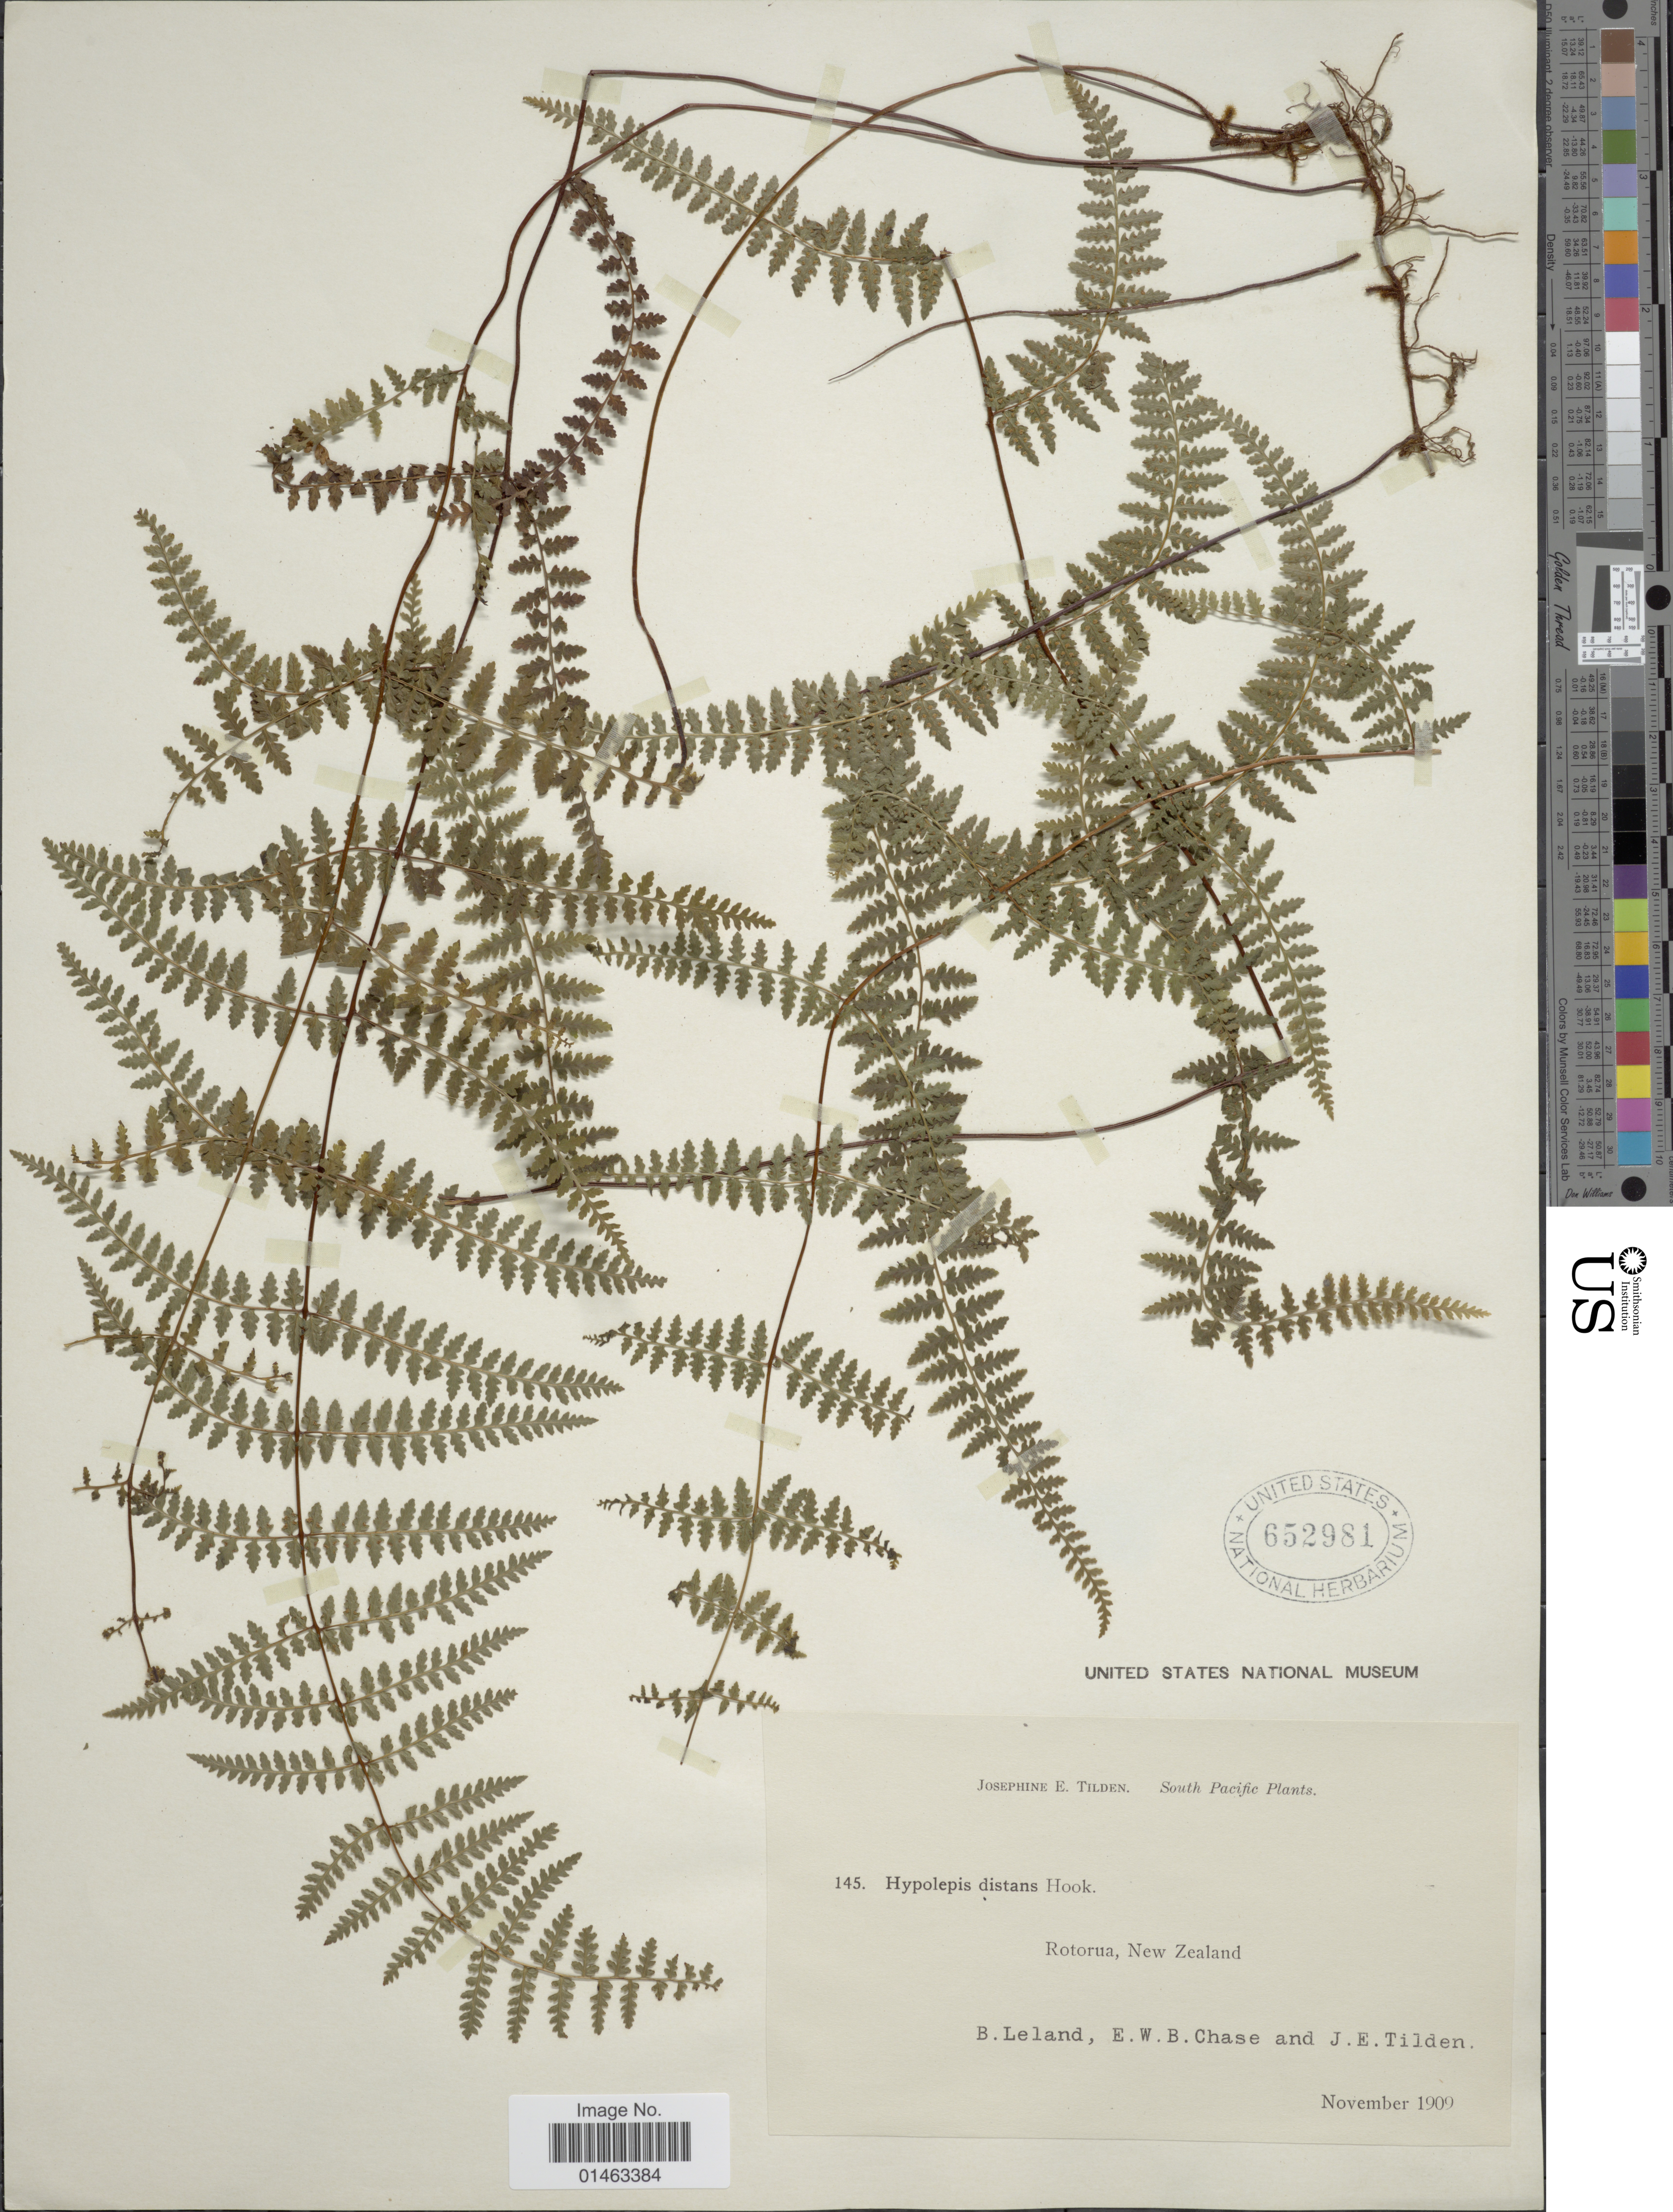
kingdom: Plantae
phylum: Tracheophyta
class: Polypodiopsida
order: Polypodiales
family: Dennstaedtiaceae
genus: Hypolepis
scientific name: Hypolepis distans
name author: (Colenso) Hook.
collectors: B. Leland, E. W. Chase & J. E. Tilden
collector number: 145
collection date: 1909-11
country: New Zealand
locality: Rotorua, New Zealand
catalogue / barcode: US 652981